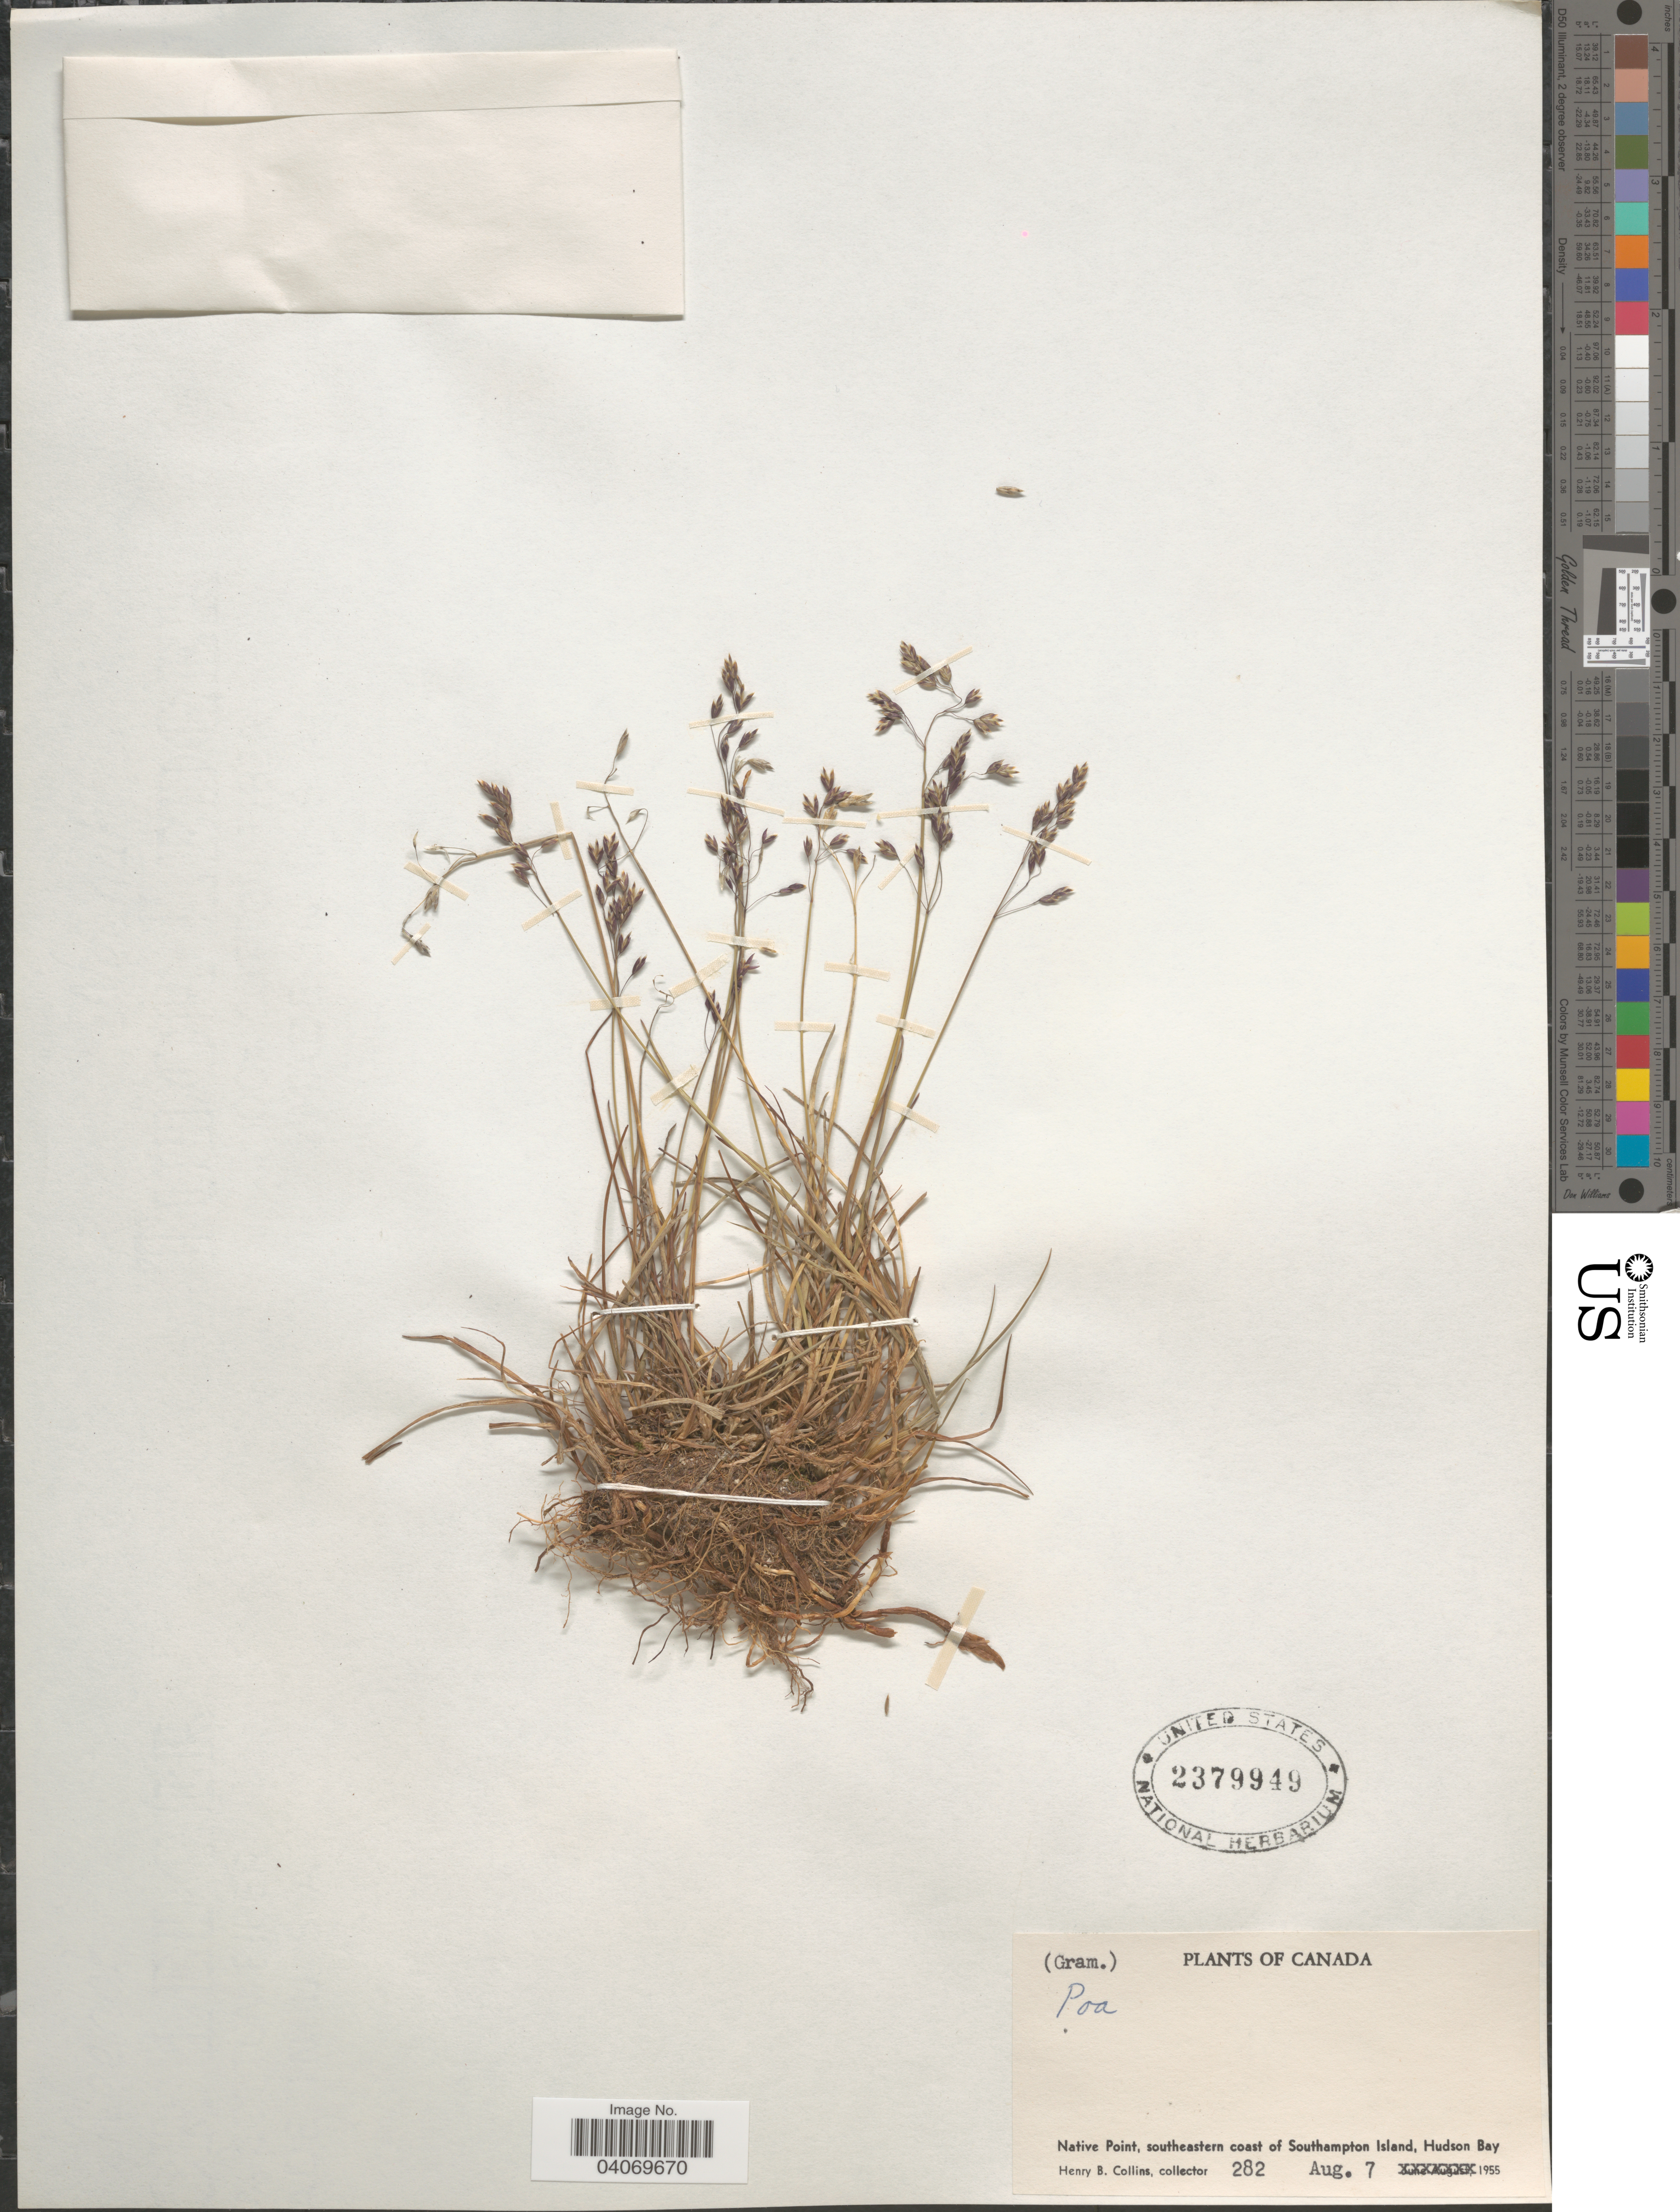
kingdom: Plantae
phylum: Tracheophyta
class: Liliopsida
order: Poales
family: Poaceae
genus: Poa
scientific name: Poa sp.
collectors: H. Collins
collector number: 282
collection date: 1955-08-07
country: Canada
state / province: Nunavut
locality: Native Point, southeastern coast of Southampton Island, Hudson Bay.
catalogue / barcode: US 2379949